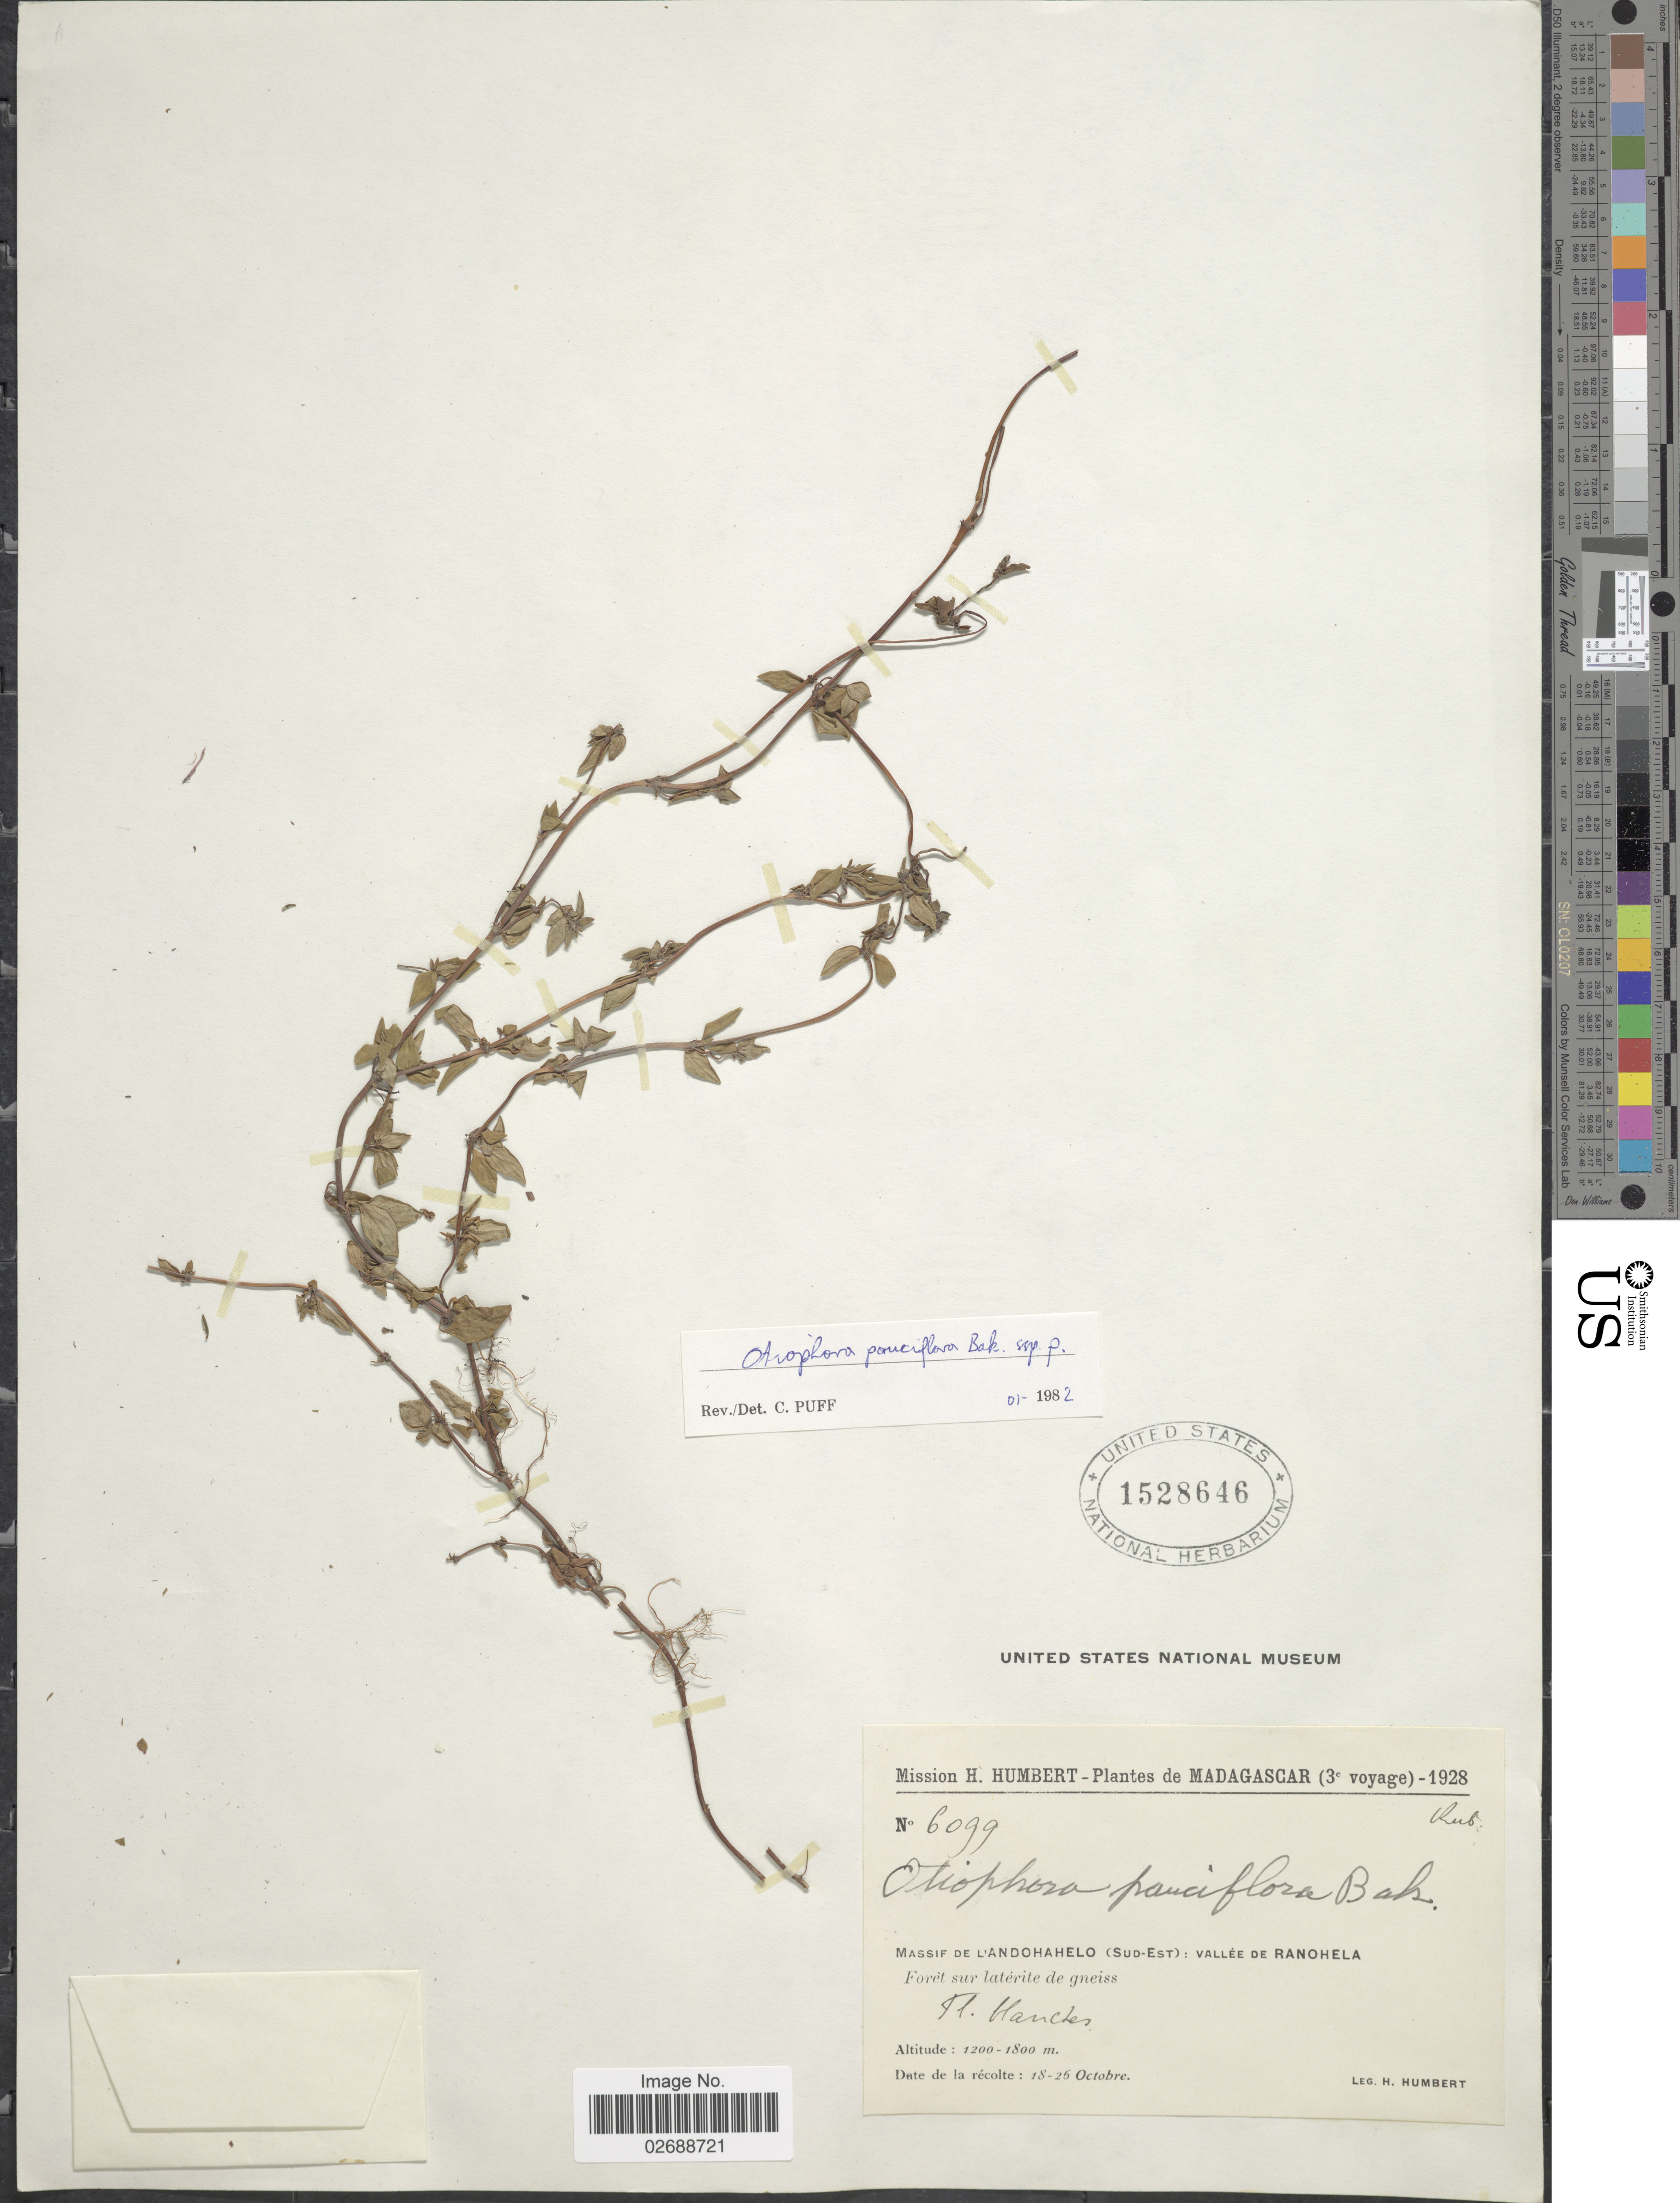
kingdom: Plantae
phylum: Tracheophyta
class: Magnoliopsida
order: Gentianales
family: Rubiaceae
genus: Otiophora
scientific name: Otiophora pauciflora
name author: Baker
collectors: H. Humbert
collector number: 6099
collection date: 1928-10-18/1928-10-25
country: Madagascar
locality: Massif de L'Andohahelo (Sud-Est) : vallee de Ranohela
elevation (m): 1200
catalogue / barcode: US 1528646